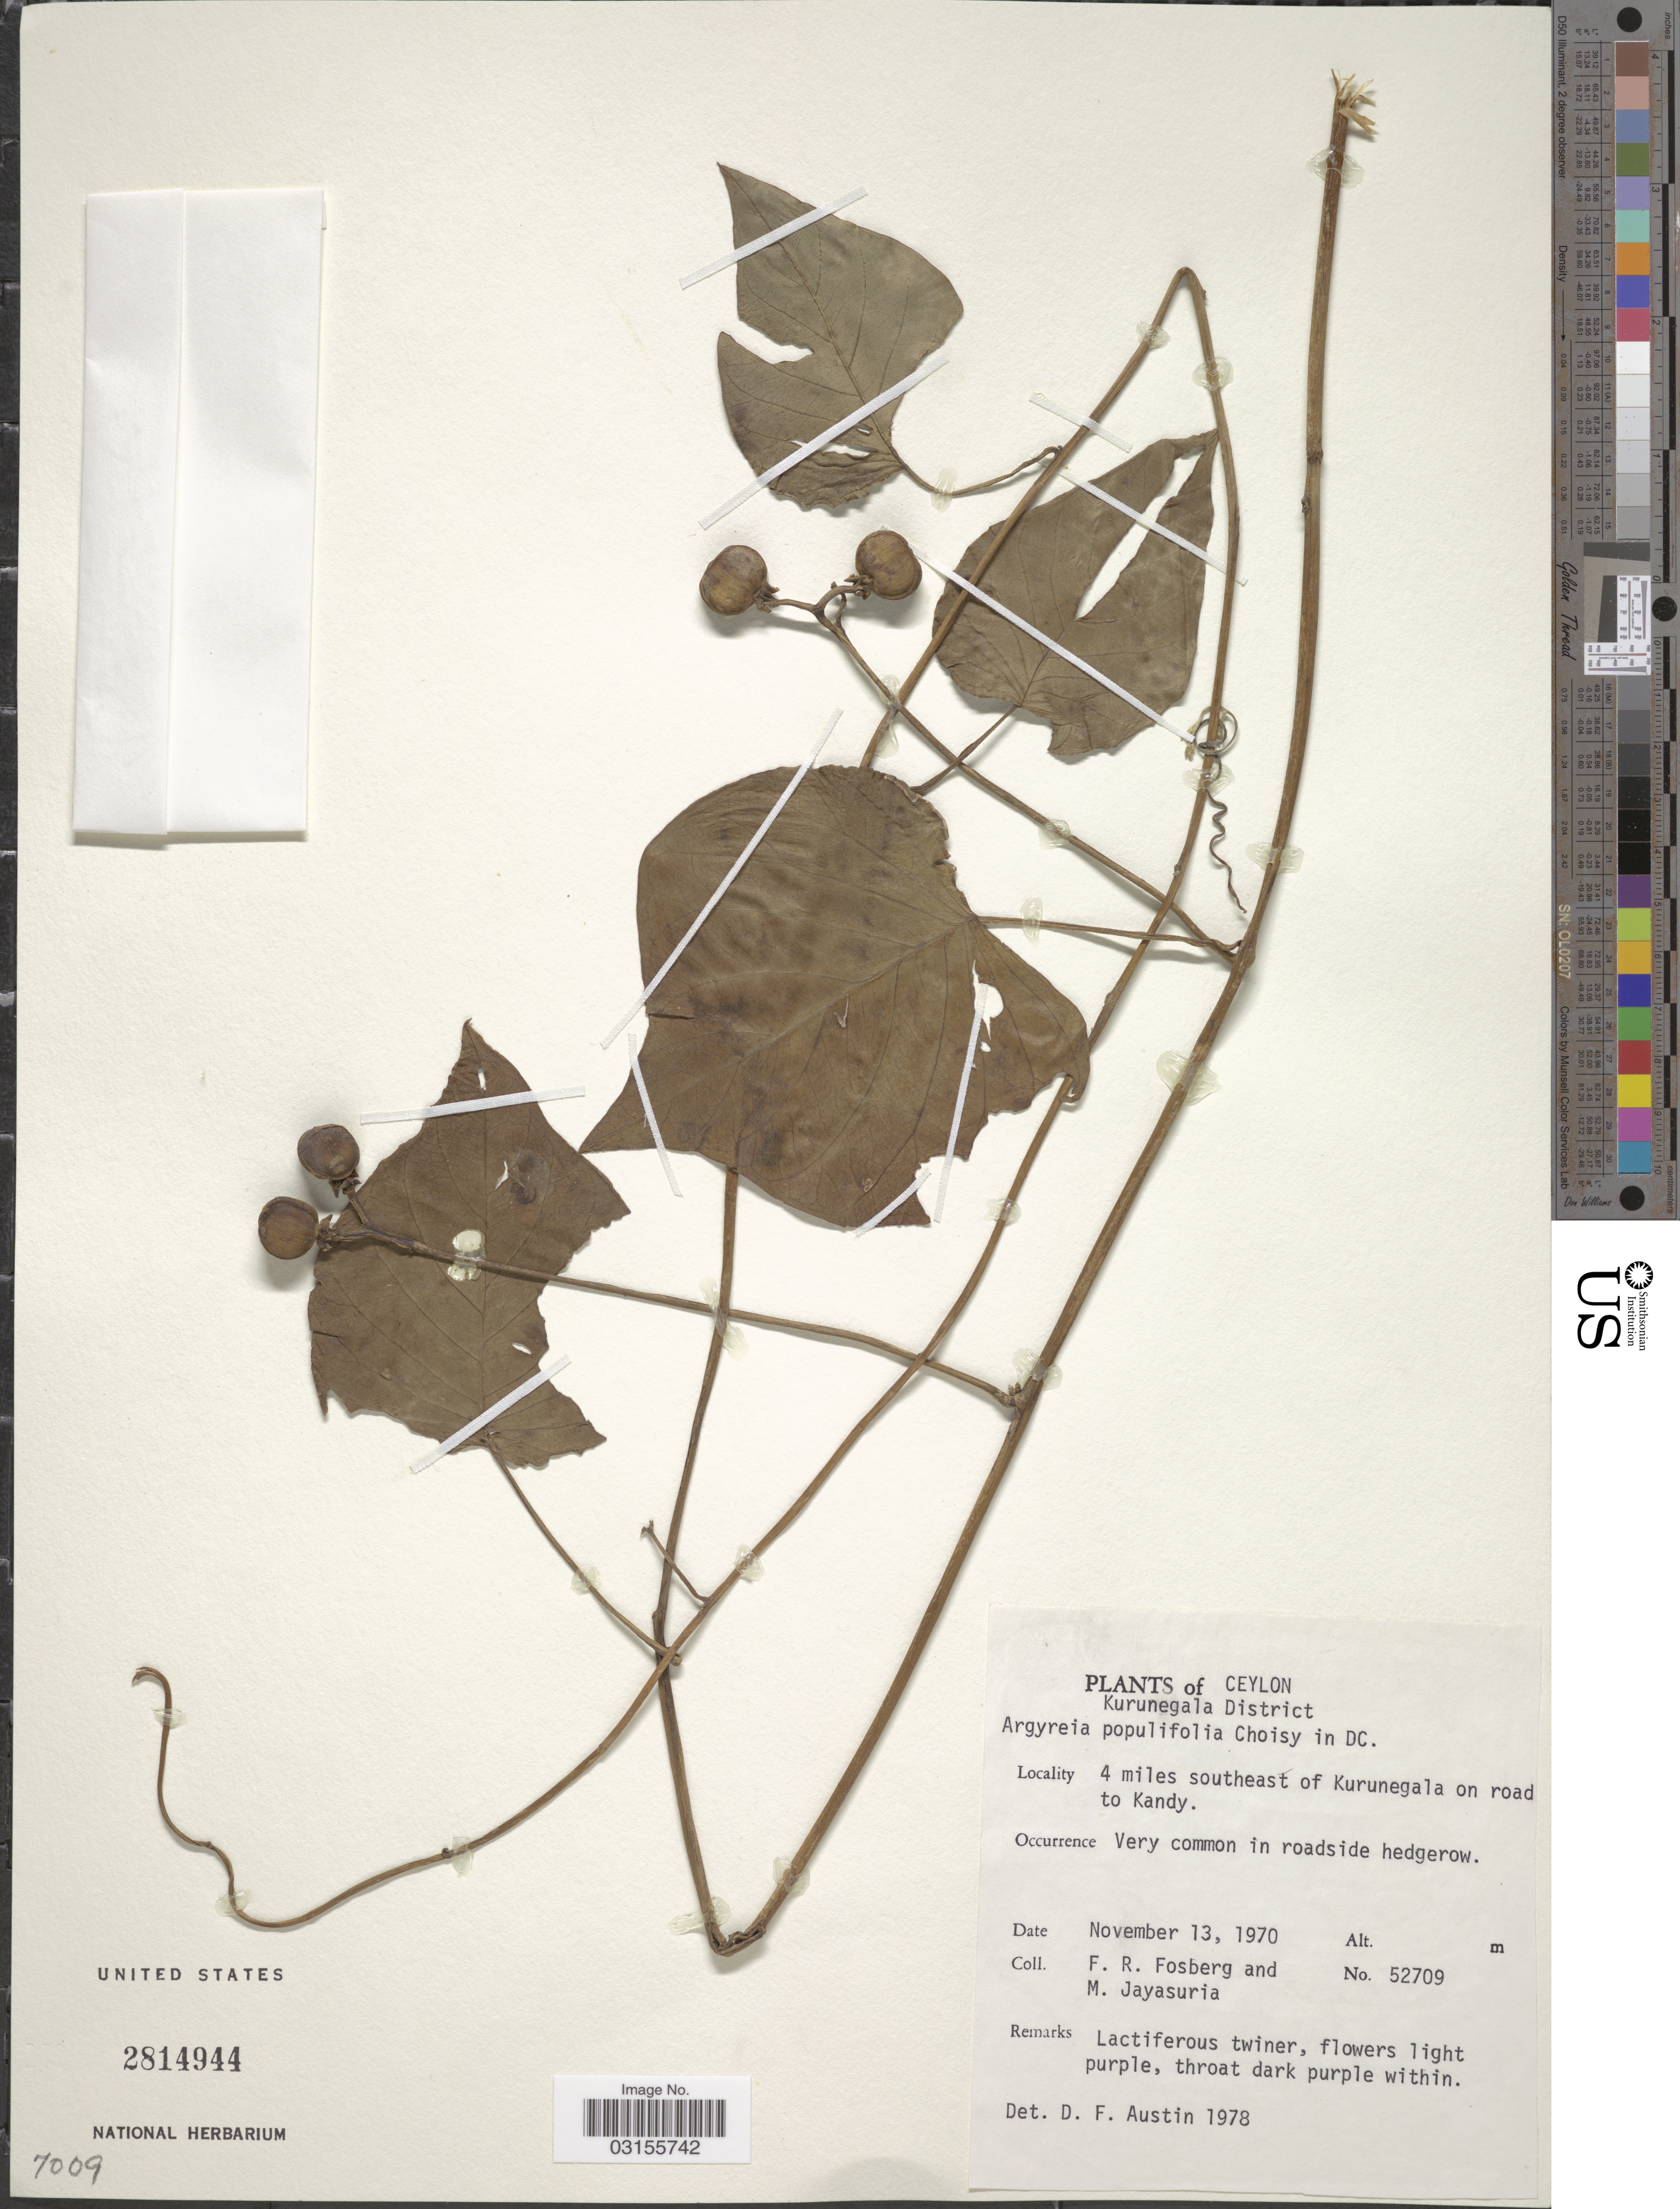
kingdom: Plantae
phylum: Tracheophyta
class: Magnoliopsida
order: Solanales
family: Convolvulaceae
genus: Argyreia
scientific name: Argyreia populifolia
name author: Choisy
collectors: F. R. Fosberg & M. Jayasuria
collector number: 52709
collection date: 1970-11-13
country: Sri Lanka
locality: Ceylon. Kurunegala District. 4 miles southeast of Kurunegala on road to Kandy.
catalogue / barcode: US 2814944